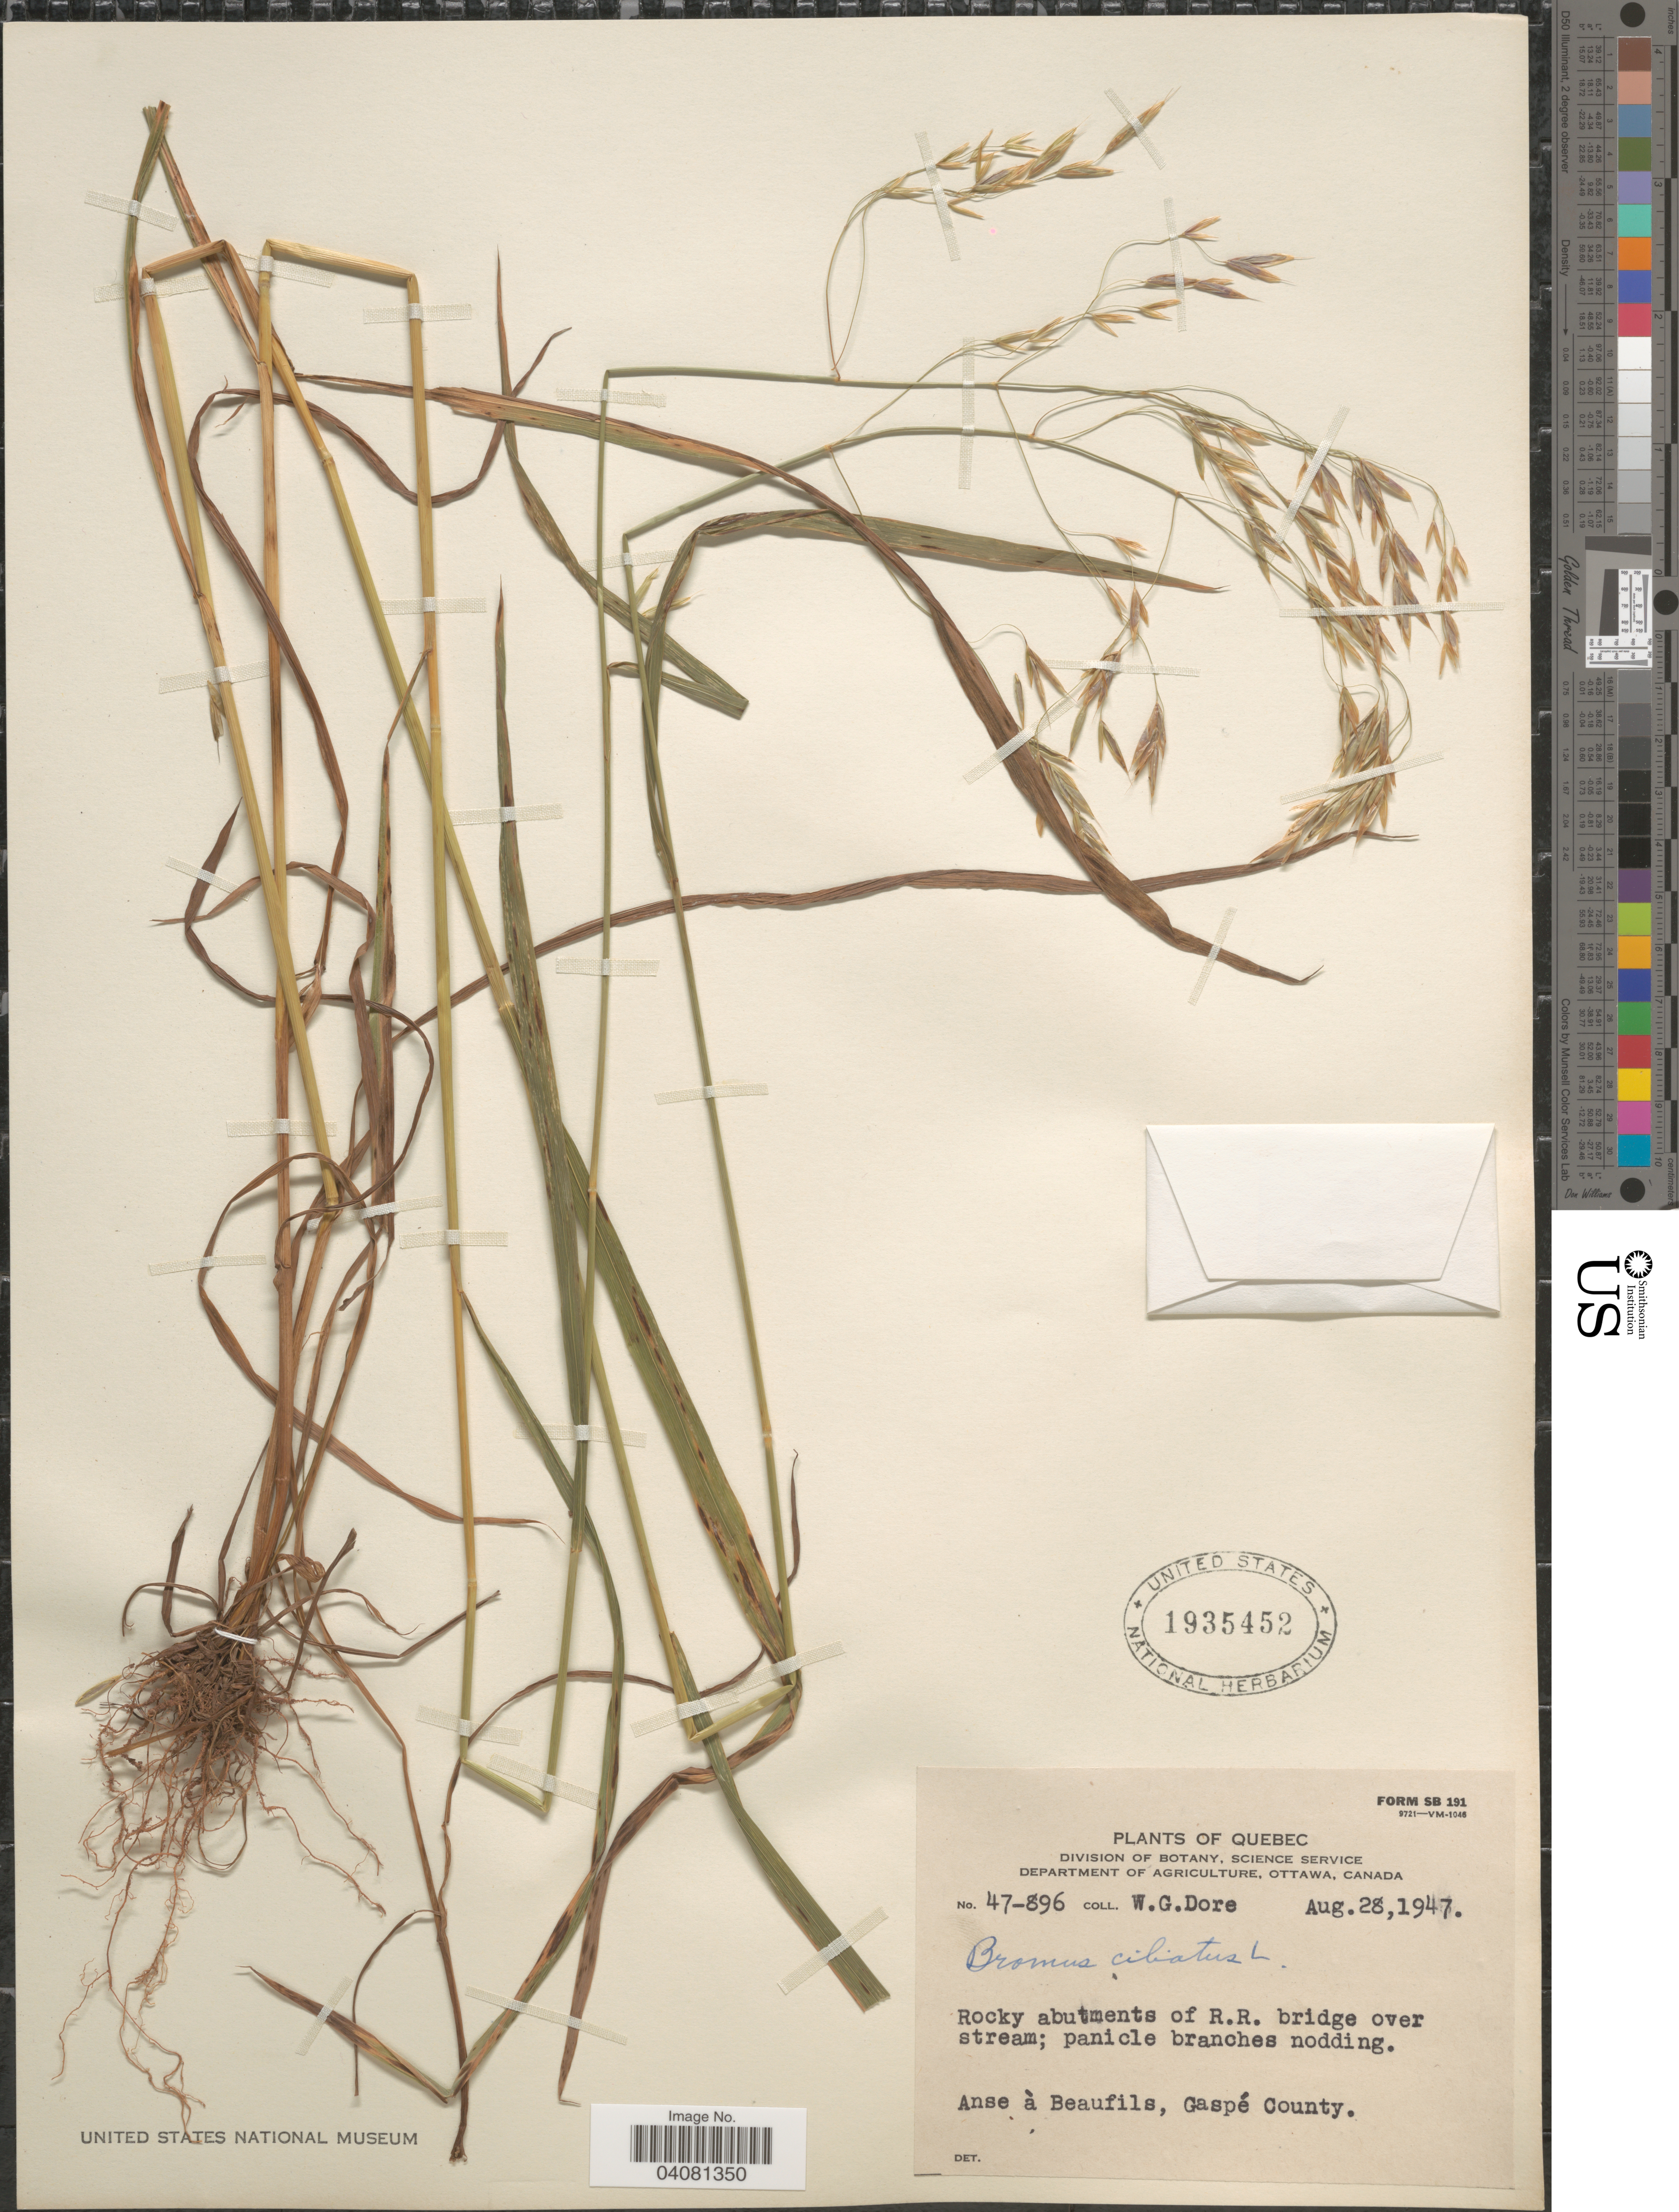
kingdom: Plantae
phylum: Tracheophyta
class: Liliopsida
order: Poales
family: Poaceae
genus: Bromus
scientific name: Bromus ciliatus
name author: L.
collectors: W. Dore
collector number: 47-896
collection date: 1947-08-28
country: Canada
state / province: Quebec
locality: Rocky abutments of R.R. bridge over stream; panicle branches nodding. Anse à Beaufils, Gaspé County.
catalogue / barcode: US 1935452